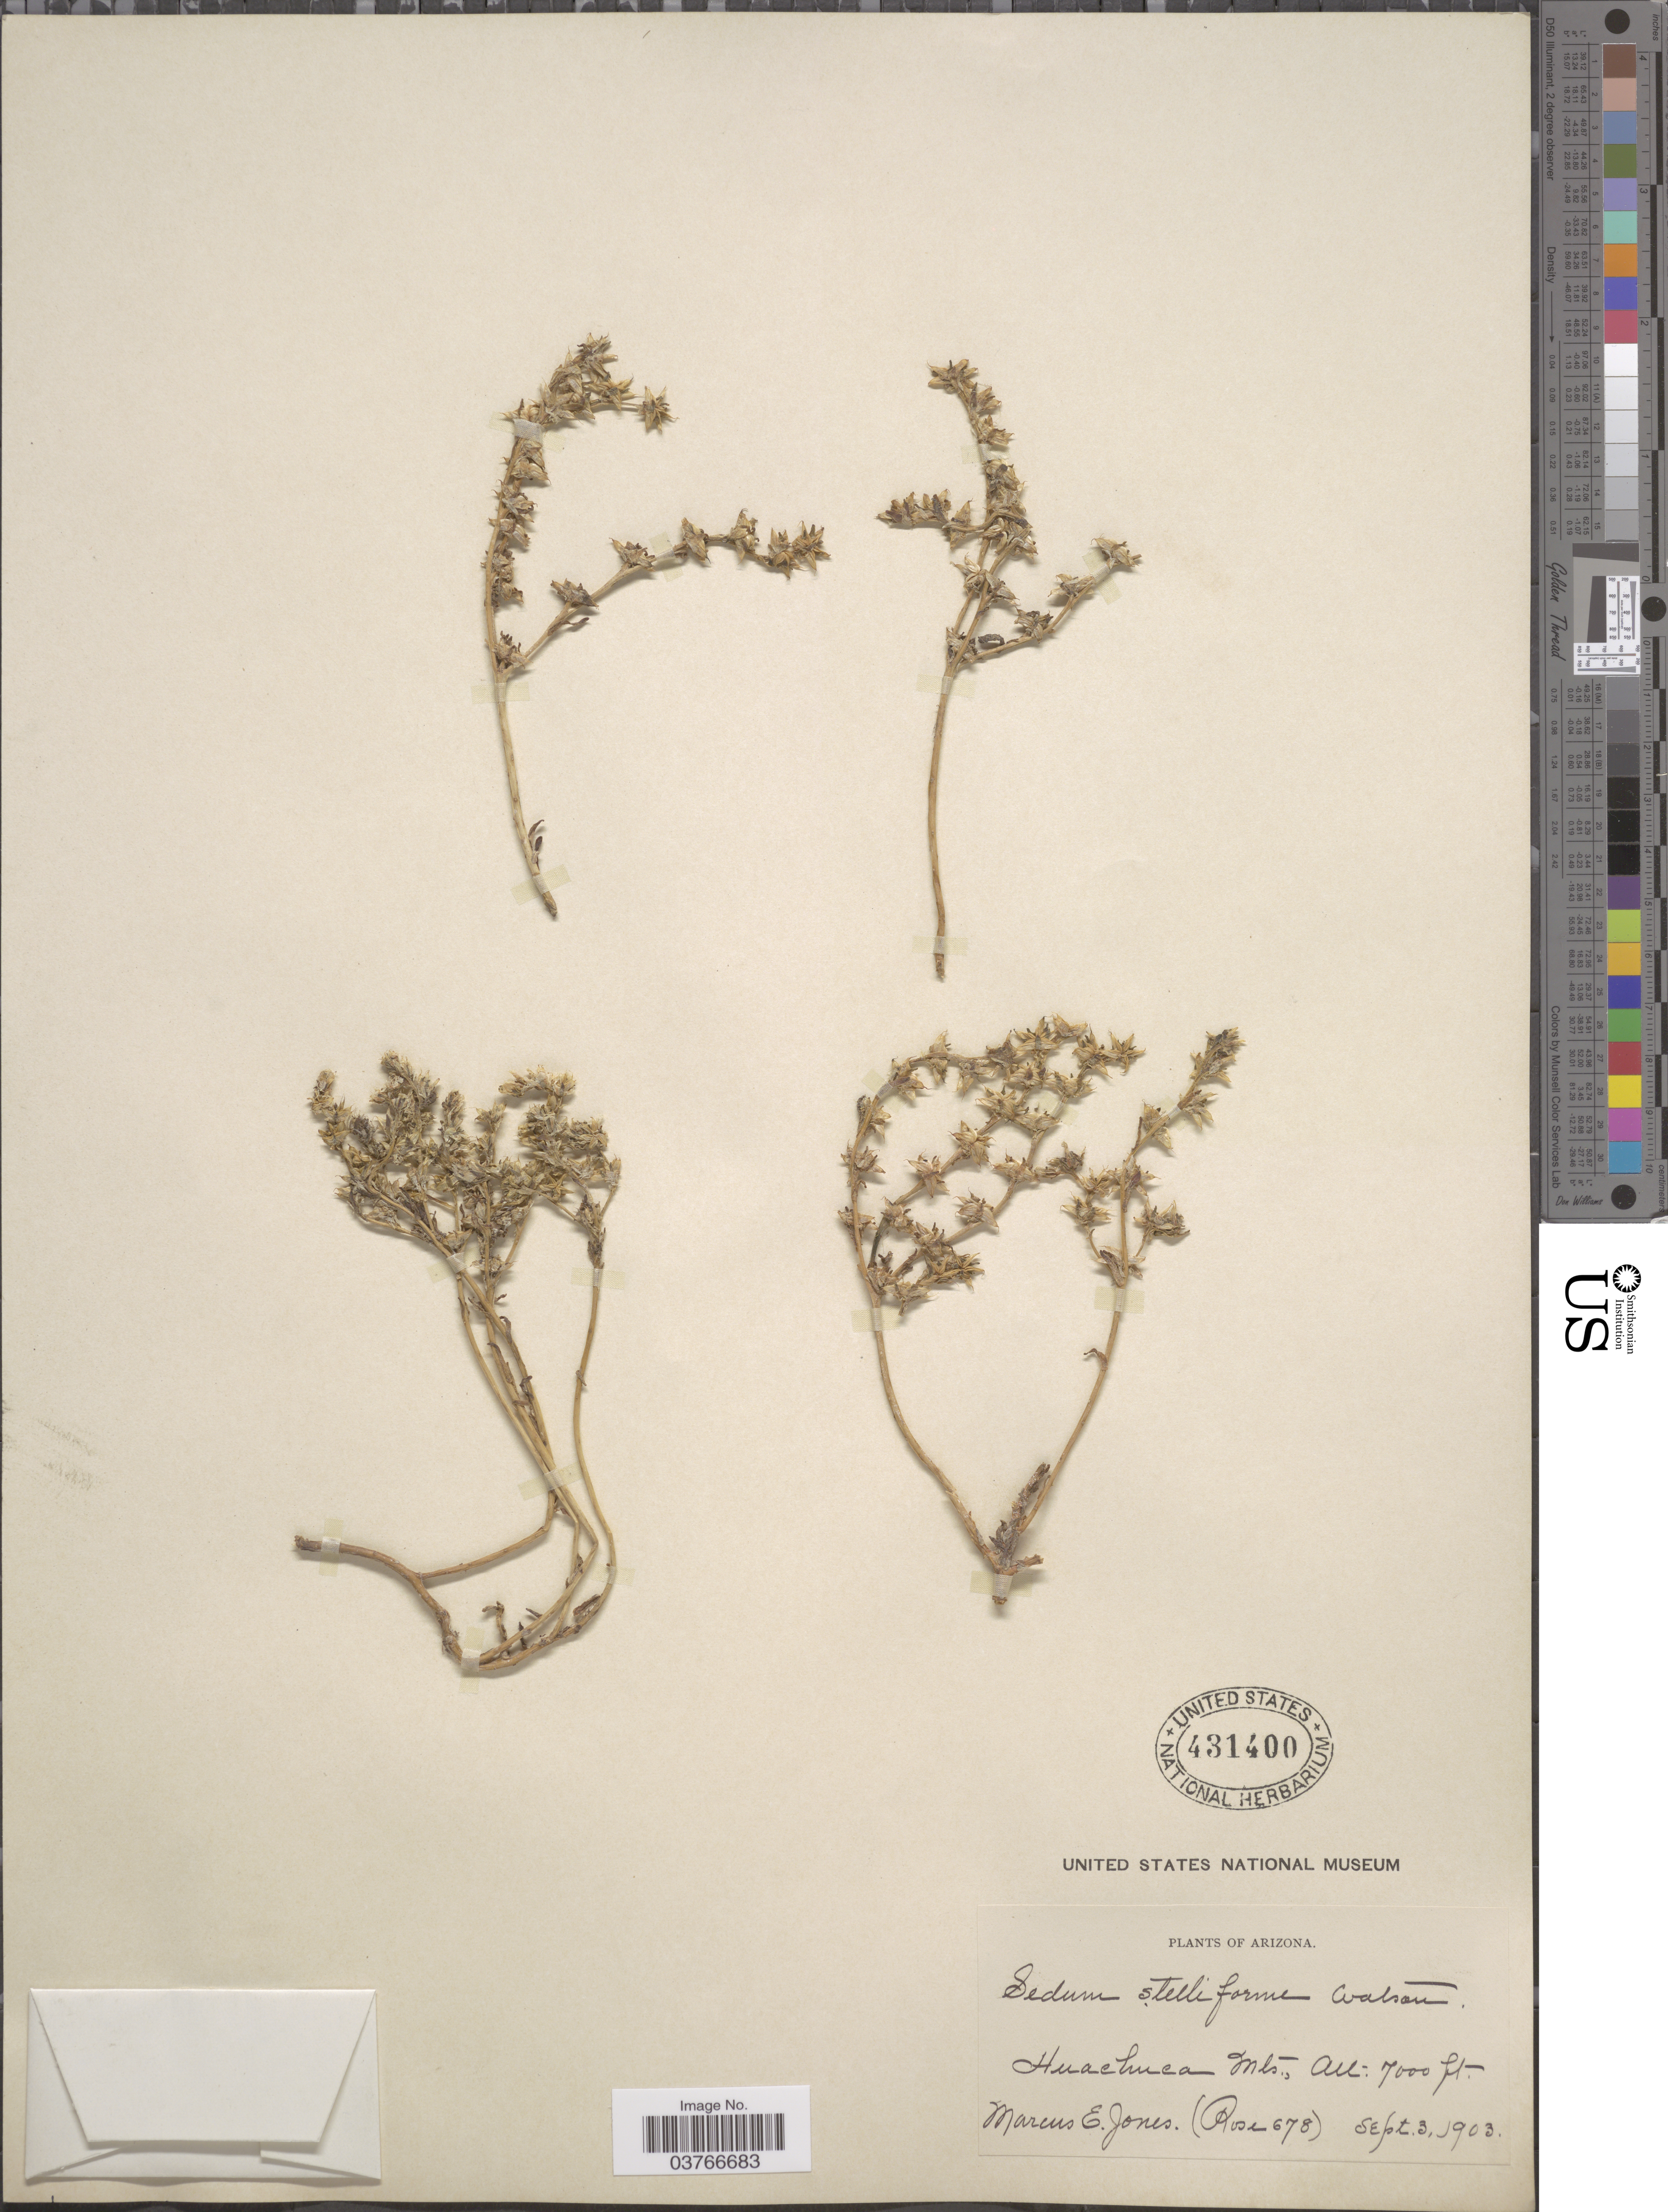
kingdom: Plantae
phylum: Tracheophyta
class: Magnoliopsida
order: Saxifragales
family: Crassulaceae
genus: Sedum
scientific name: Sedum stelliforme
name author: S. Watson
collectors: M. E. Jones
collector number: (Rose 678)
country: United States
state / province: Arizona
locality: Huachuca Mts.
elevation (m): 2134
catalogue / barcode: US 431400